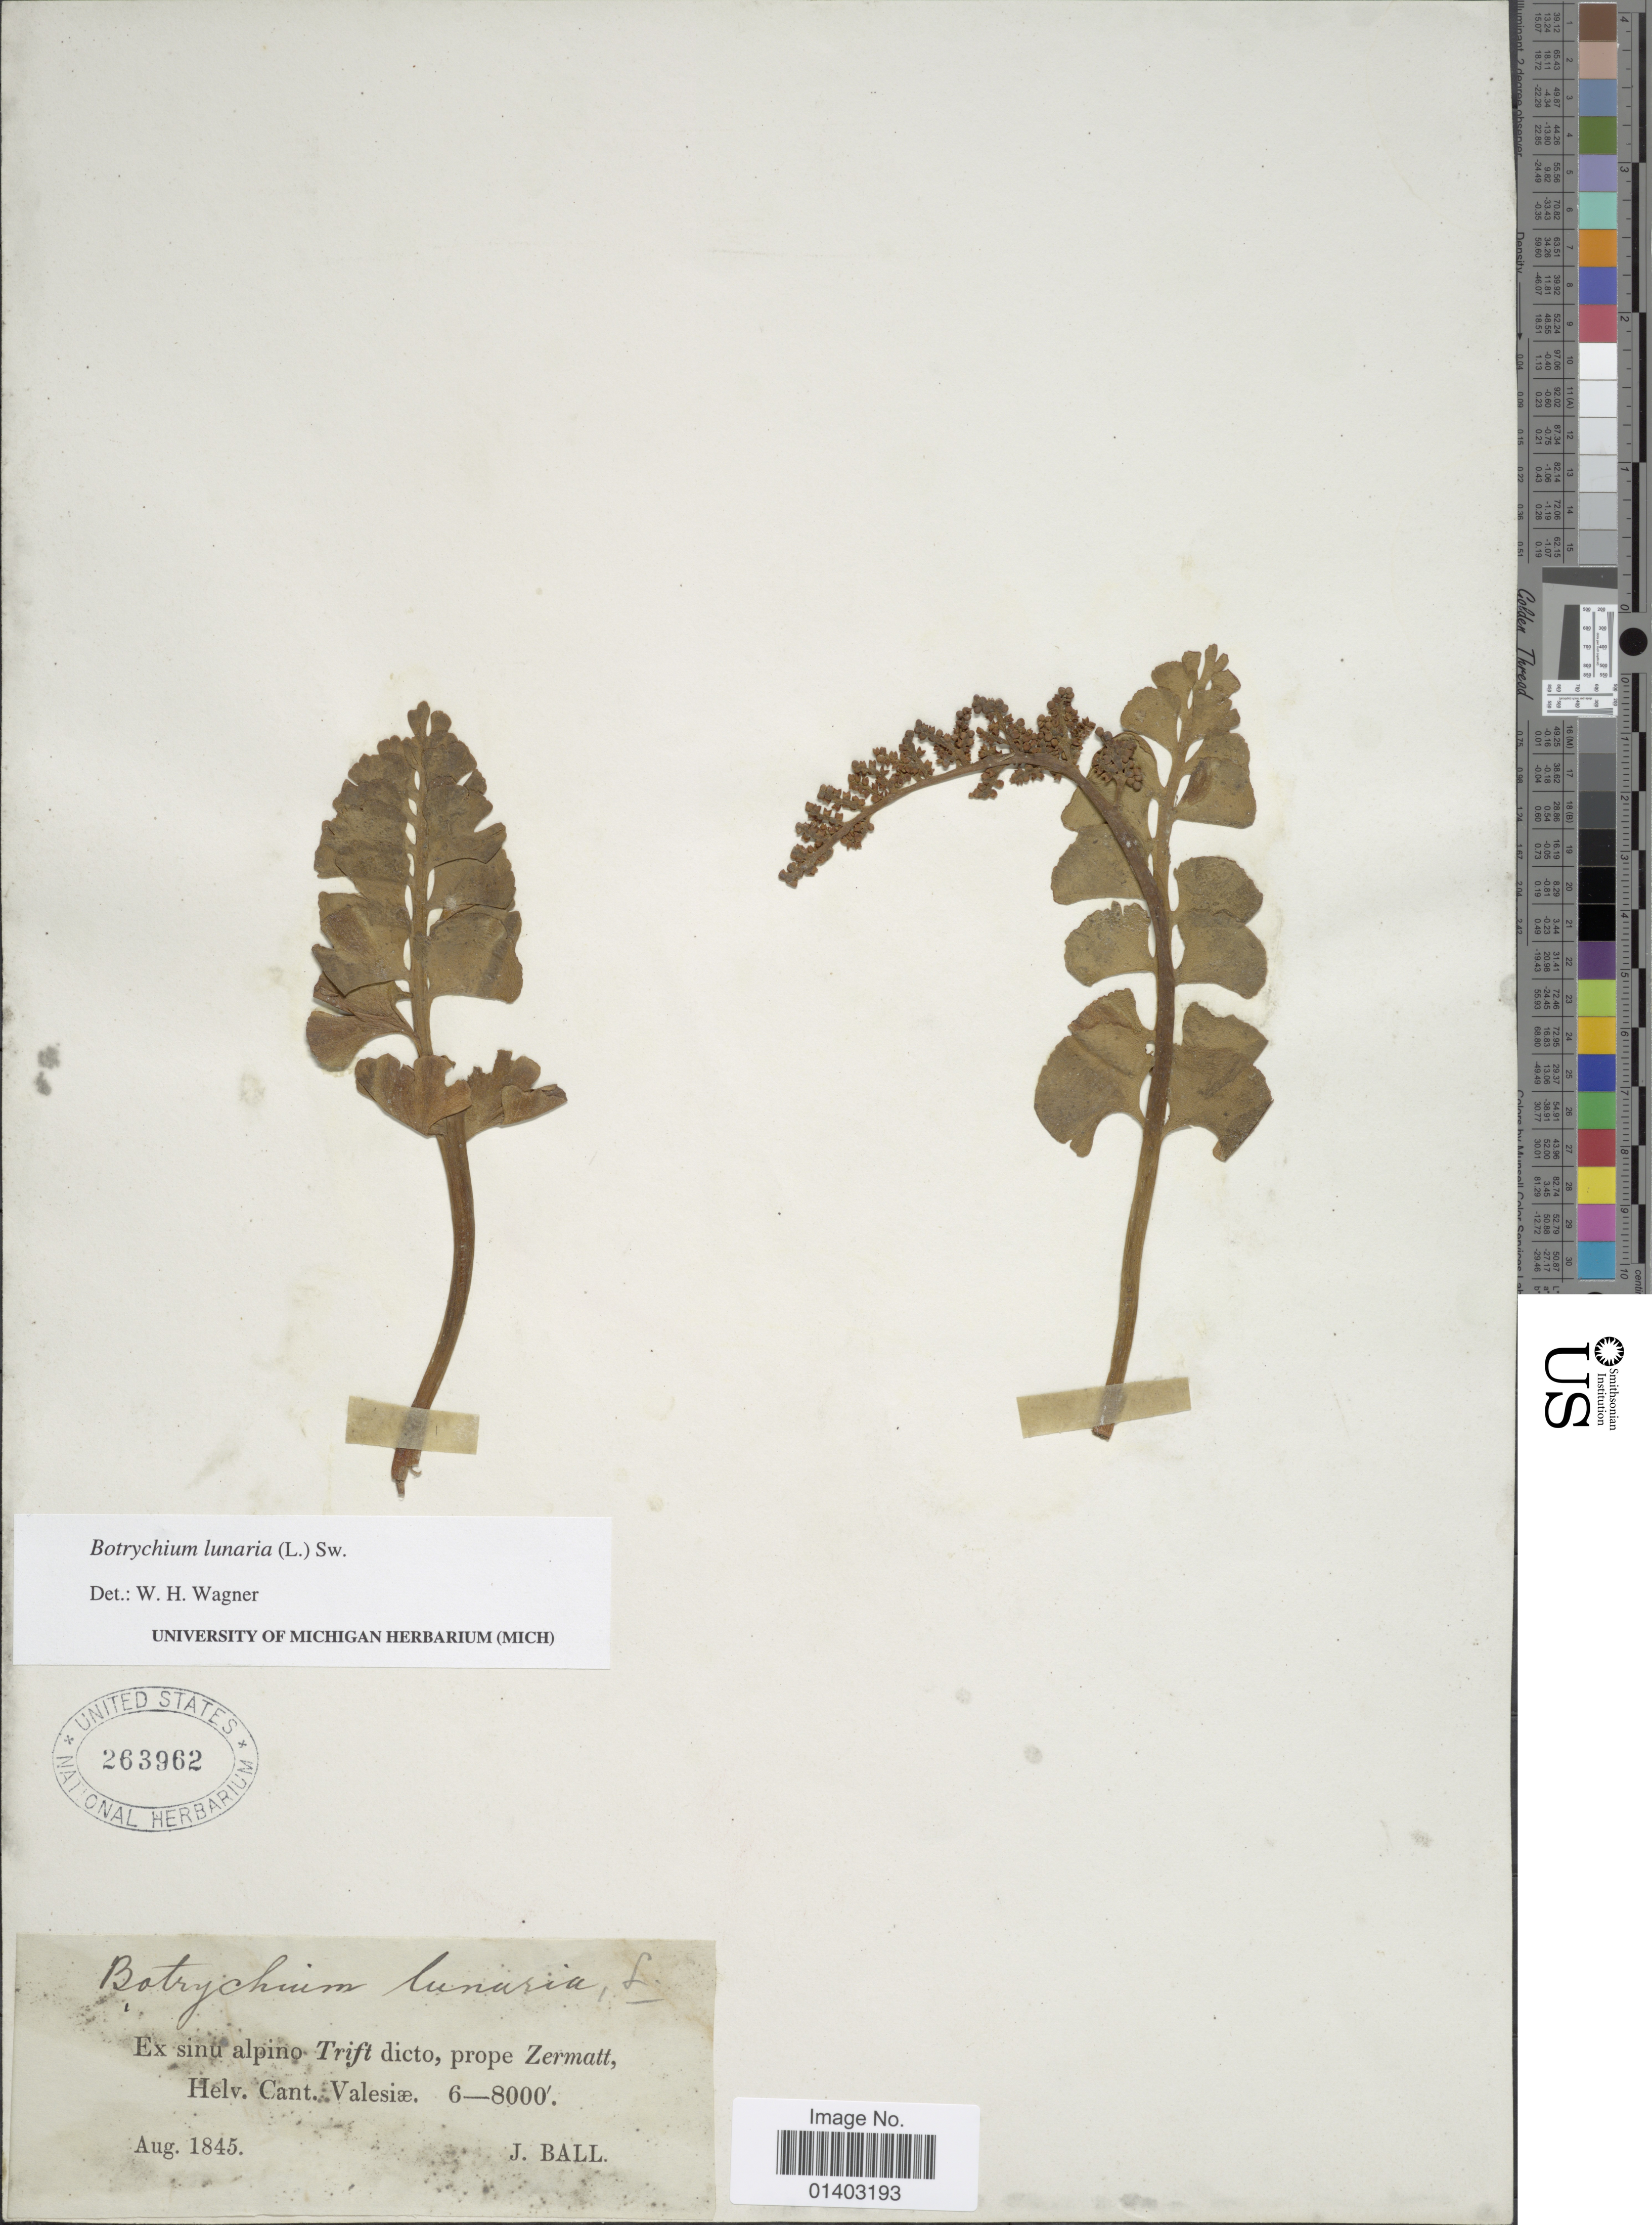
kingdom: Plantae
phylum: Tracheophyta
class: Polypodiopsida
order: Ophioglossales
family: Ophioglossaceae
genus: Botrychium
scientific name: Botrychium lunaria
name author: (L.) Sw.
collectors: J. Ball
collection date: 1845-08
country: Switzerland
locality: Ex sinu alpino Trift dicto, prope Zermatt, Helv Cant Valesæ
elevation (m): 1829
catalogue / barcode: US 263962